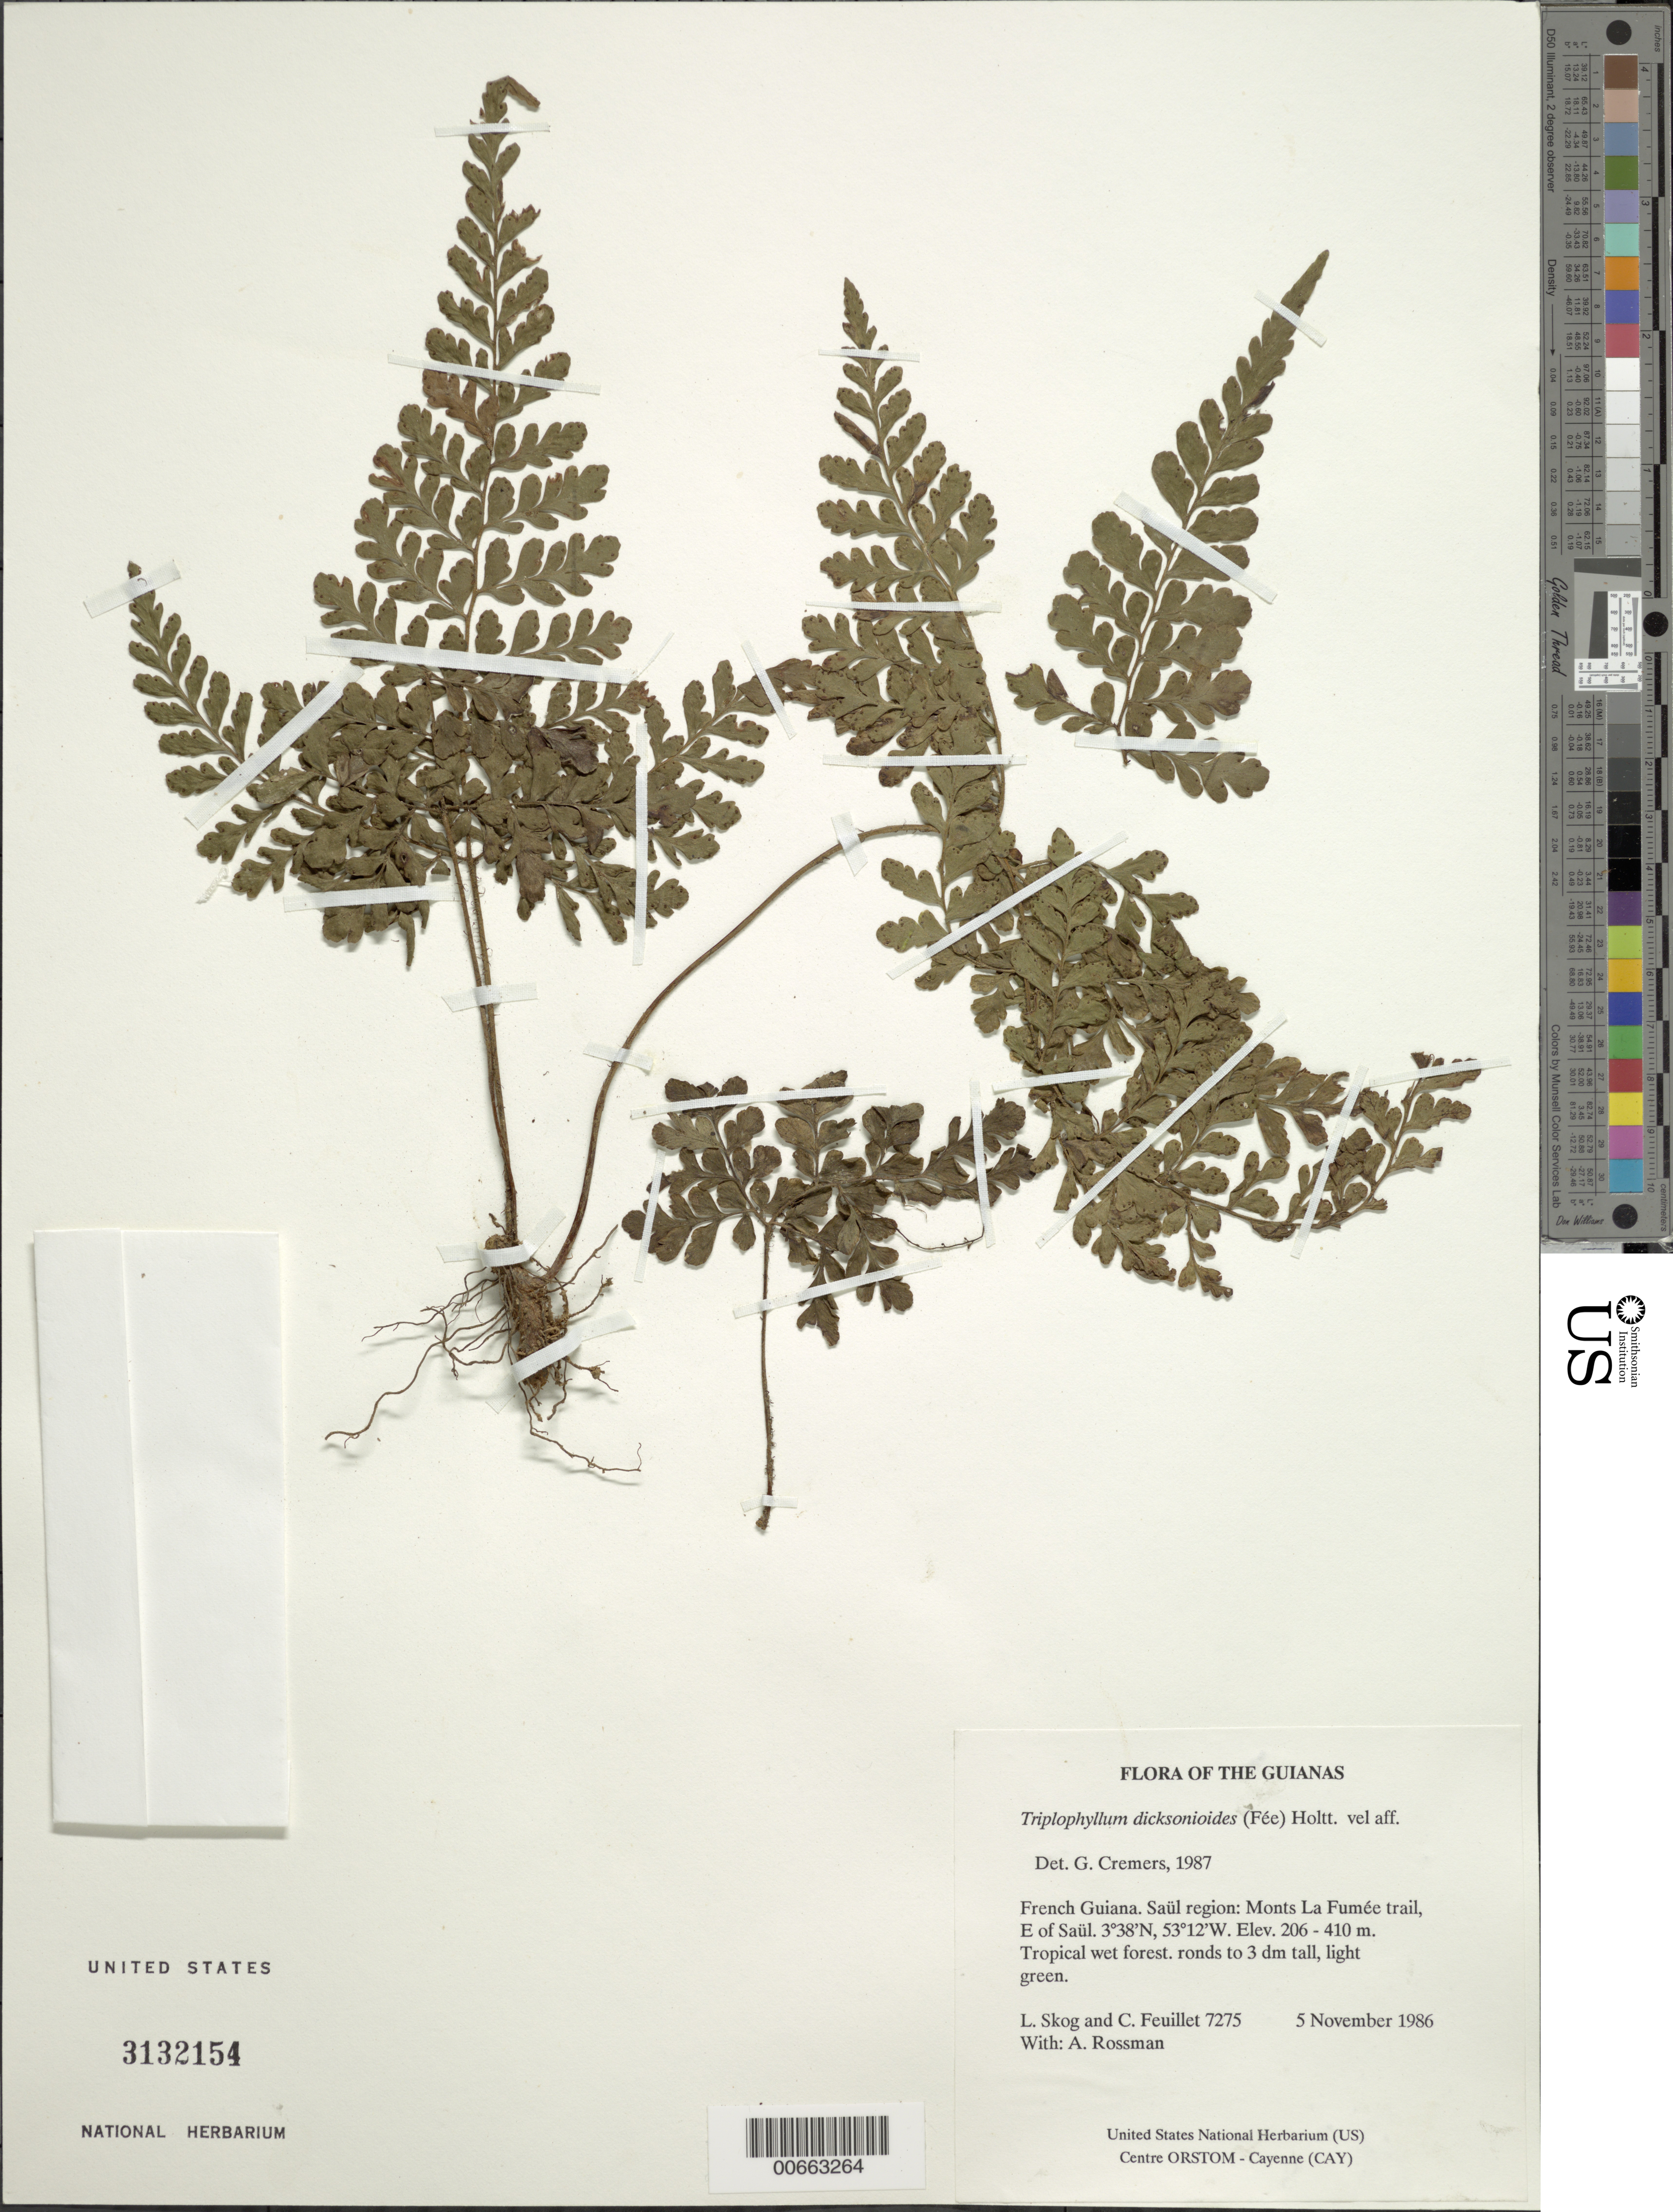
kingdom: Plantae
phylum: Tracheophyta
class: Polypodiopsida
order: Polypodiales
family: Tectariaceae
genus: Triplophyllum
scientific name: Triplophyllum dicksonioides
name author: (Fée) Holttum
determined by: Cremers, Georges A.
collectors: L. E. Skog, C. Feuillet & A. Rossman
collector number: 7275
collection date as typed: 5 November 1986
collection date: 1986-11-05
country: French Guiana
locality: Monts La Fumée trail, E of Saül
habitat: Tropical wet forest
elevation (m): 206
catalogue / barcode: US 3132154